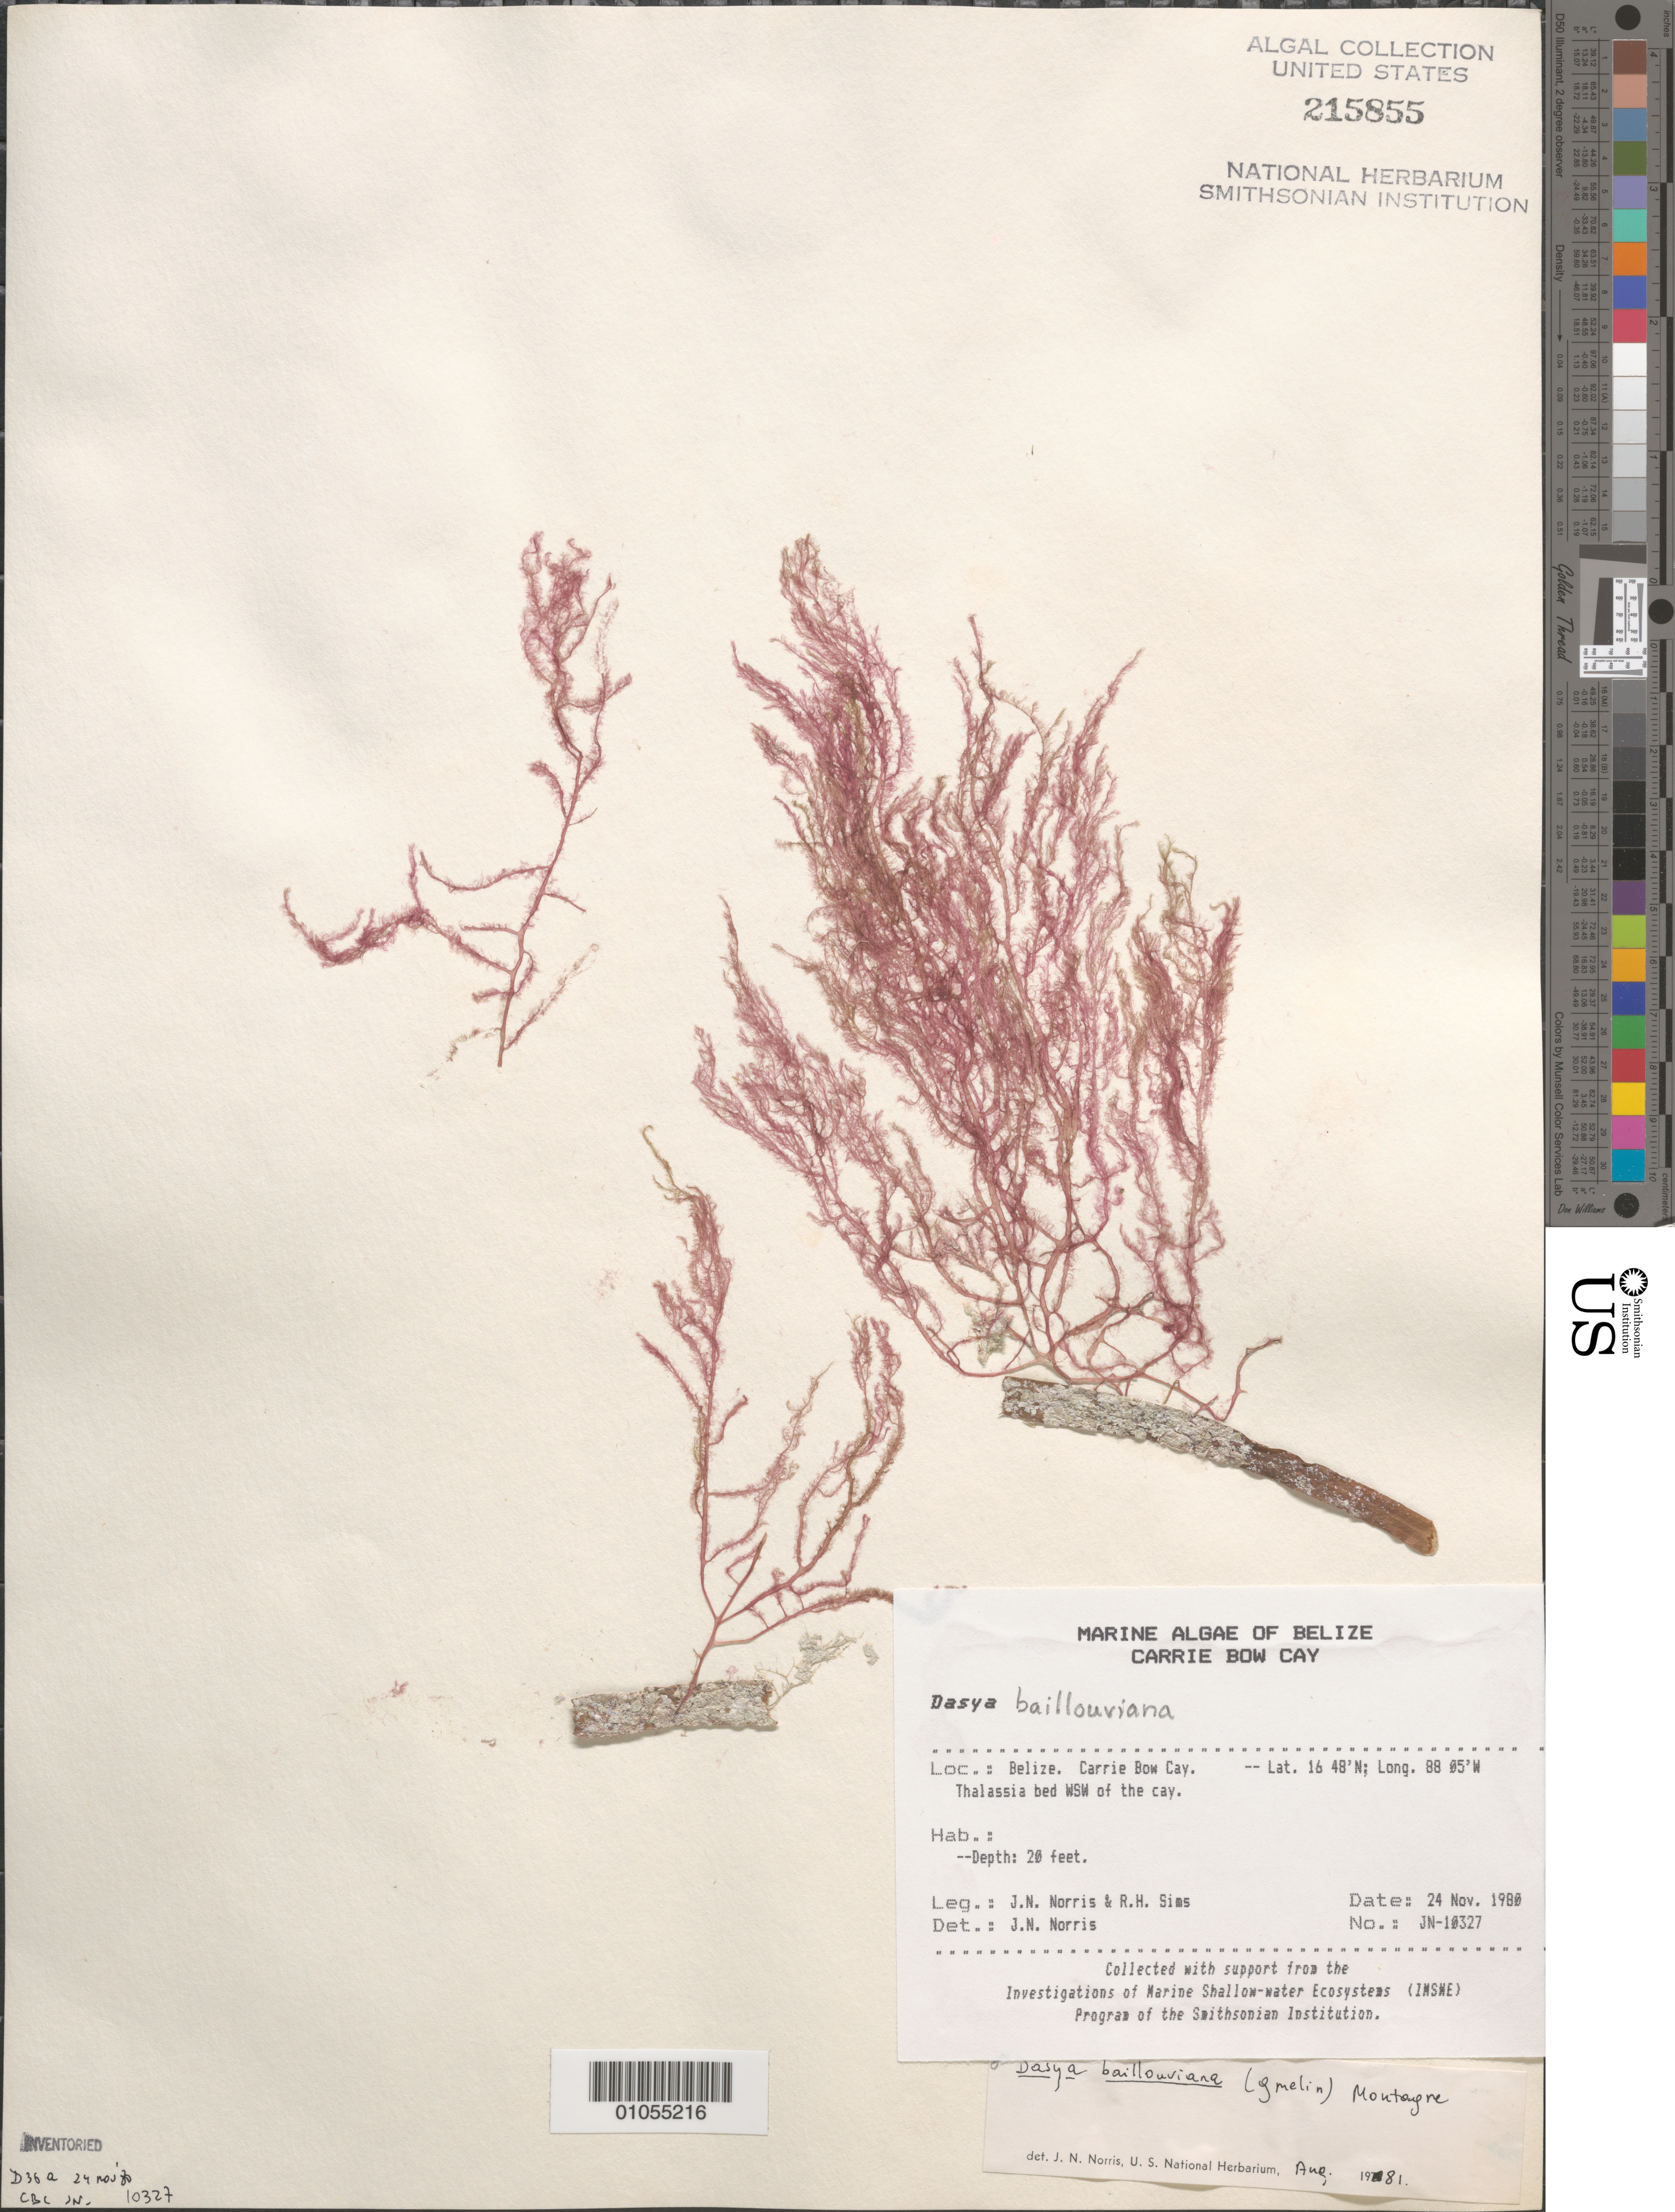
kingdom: Plantae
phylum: Rhodophyta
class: Florideophyceae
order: Ceramiales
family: Dasyaceae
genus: Dasya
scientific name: Dasya pedicellata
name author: (C. Agardh) C. Agardh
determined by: Algae name updating Project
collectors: J. N. Norris & R. H. Sims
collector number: JN-10327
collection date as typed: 24 Nov 1980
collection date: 1980-11-24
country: Belize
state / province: Stann Creek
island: Carrie Bow Cay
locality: Thalassia bed west southwest of Carrie Bow Cay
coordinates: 16 48'N, 88 05'W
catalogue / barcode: US 215855